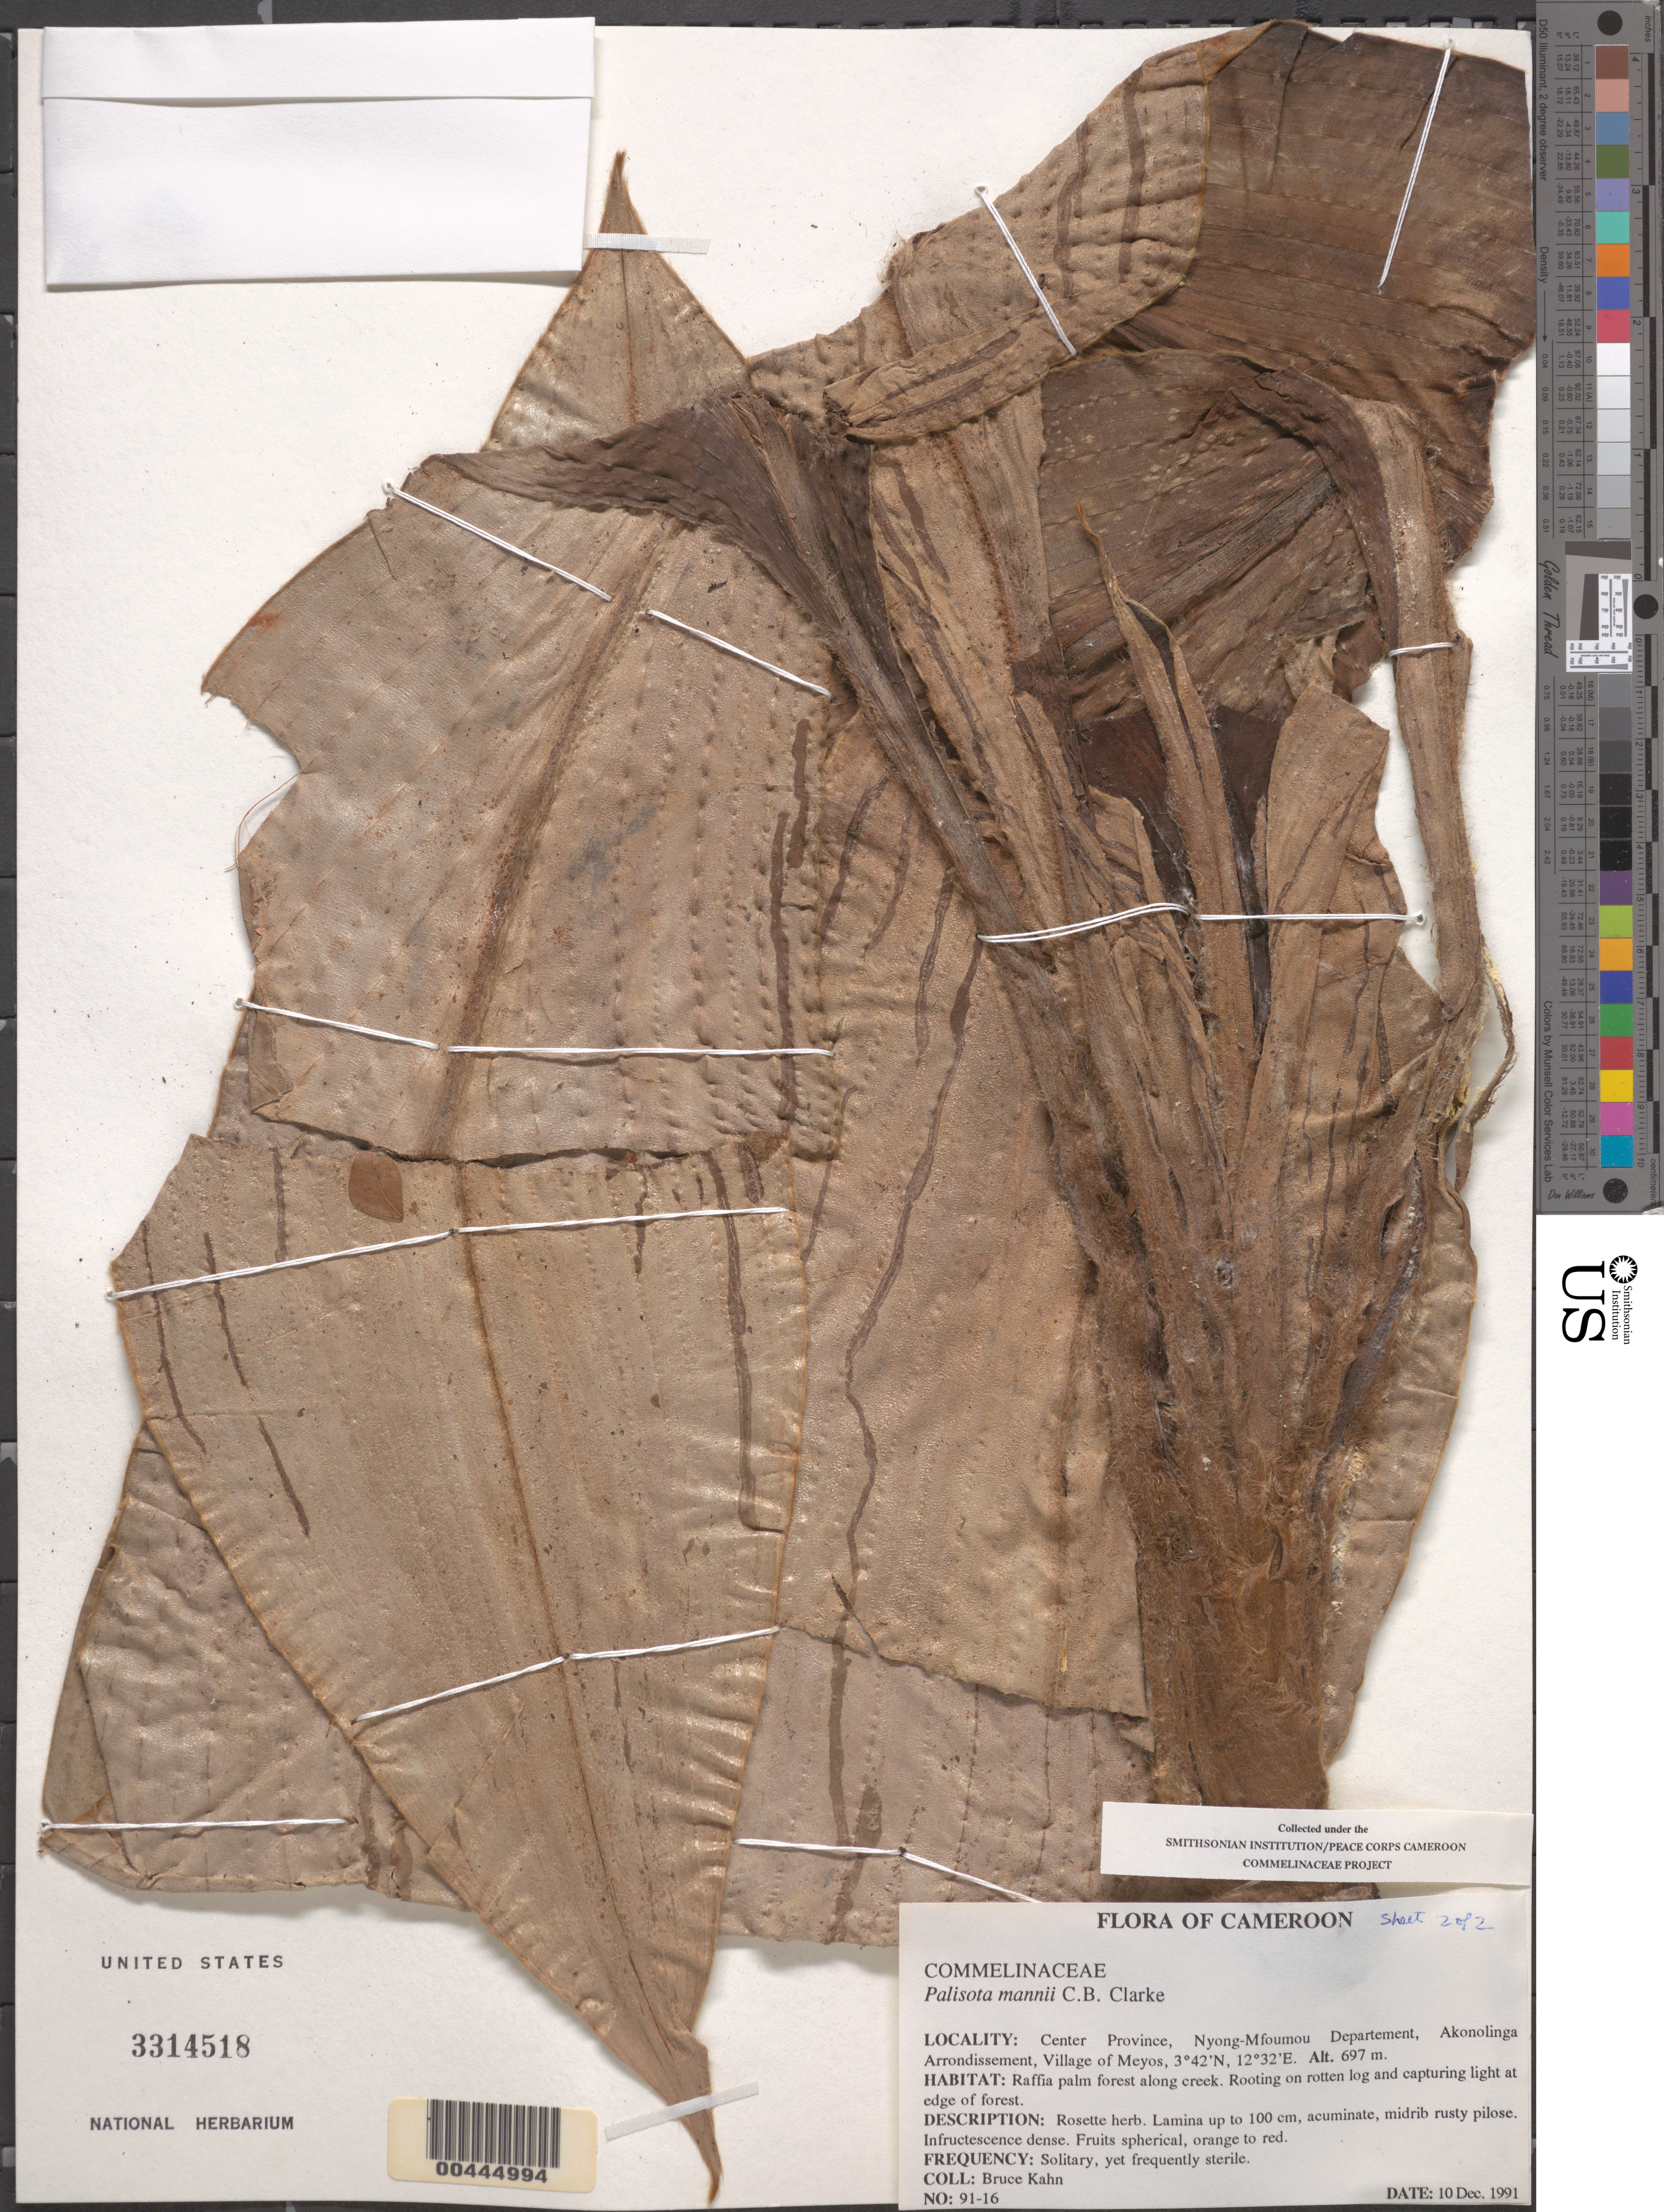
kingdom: Plantae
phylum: Tracheophyta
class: Liliopsida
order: Commelinales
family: Commelinaceae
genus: Palisota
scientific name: Palisota mannii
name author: C.B. Clarke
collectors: B. Kahn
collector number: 91-16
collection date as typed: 10 Dec 1991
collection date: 1991-12-10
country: Cameroon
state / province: Centre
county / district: Nyong-et-mfoumou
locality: Nyong-mfoumou dept., akonolinga arrondissement, meyos village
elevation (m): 697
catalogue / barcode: US 3314518